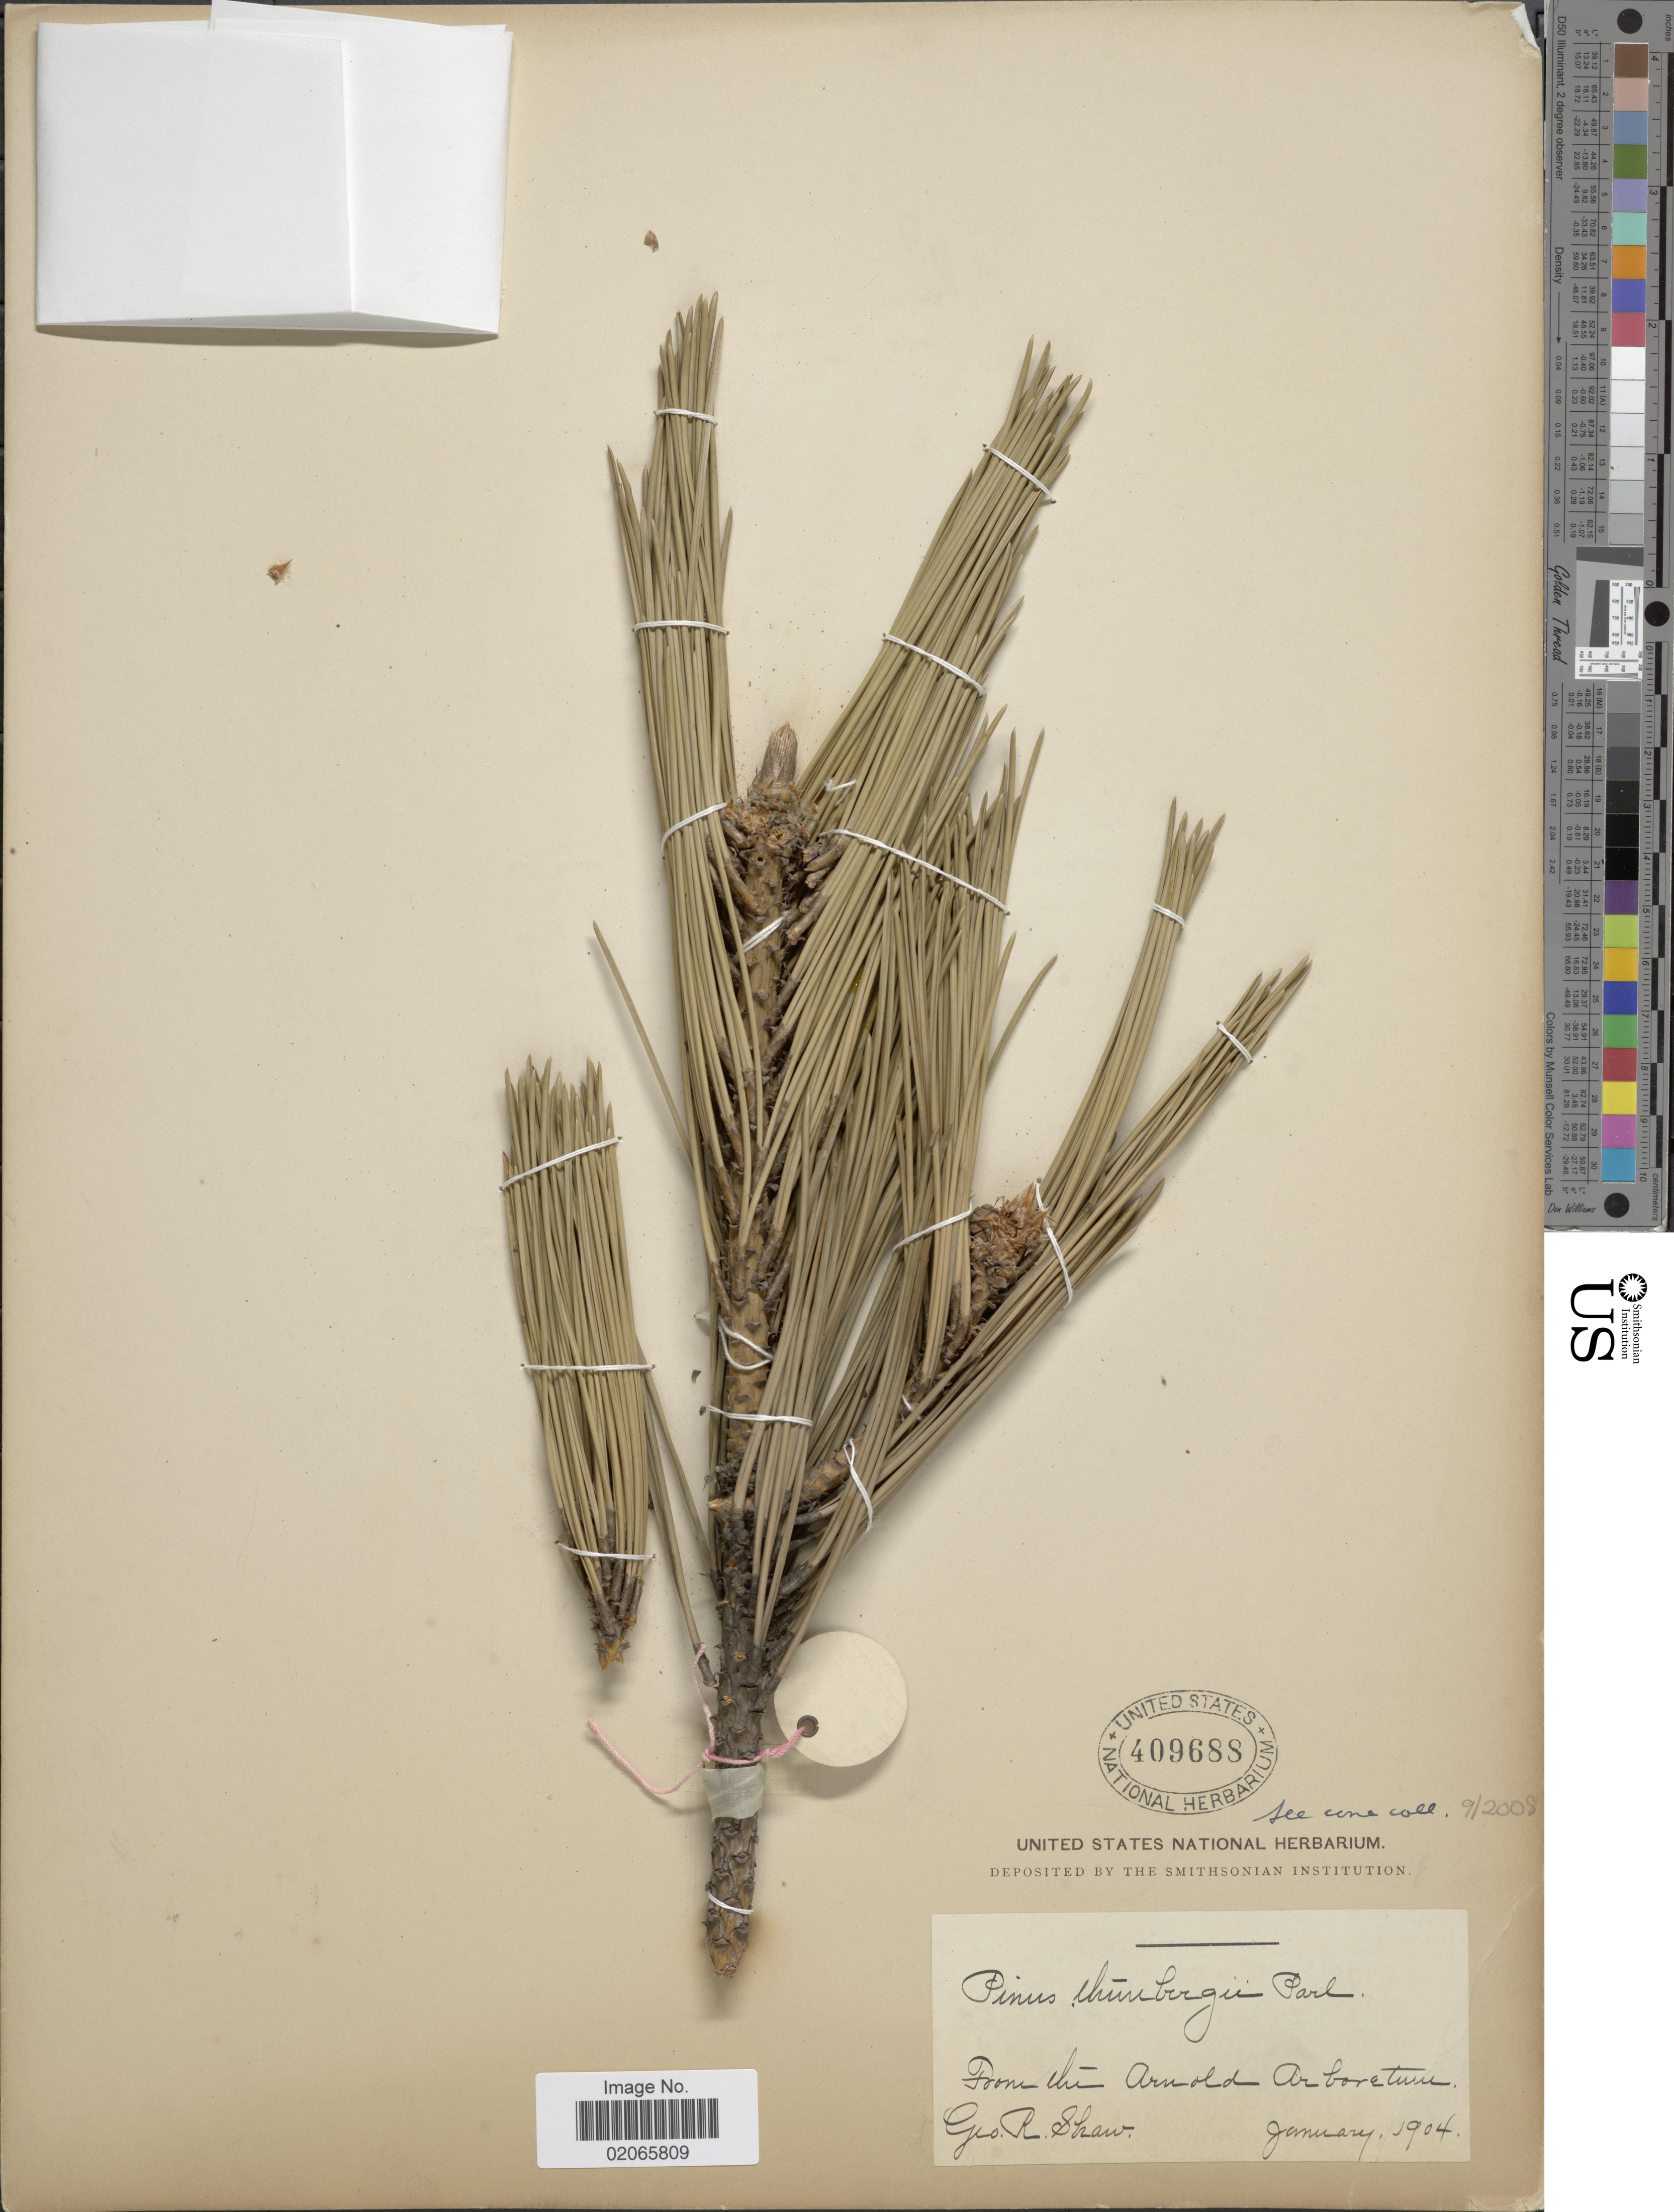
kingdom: Plantae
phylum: Tracheophyta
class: Pinopsida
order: Pinales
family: Pinaceae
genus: Pinus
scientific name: Pinus thunbergii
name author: Parl.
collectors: G. R. Shaw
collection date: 1904-01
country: United States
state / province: Massachusetts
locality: From the Arnold Arboretum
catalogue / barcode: US 409688